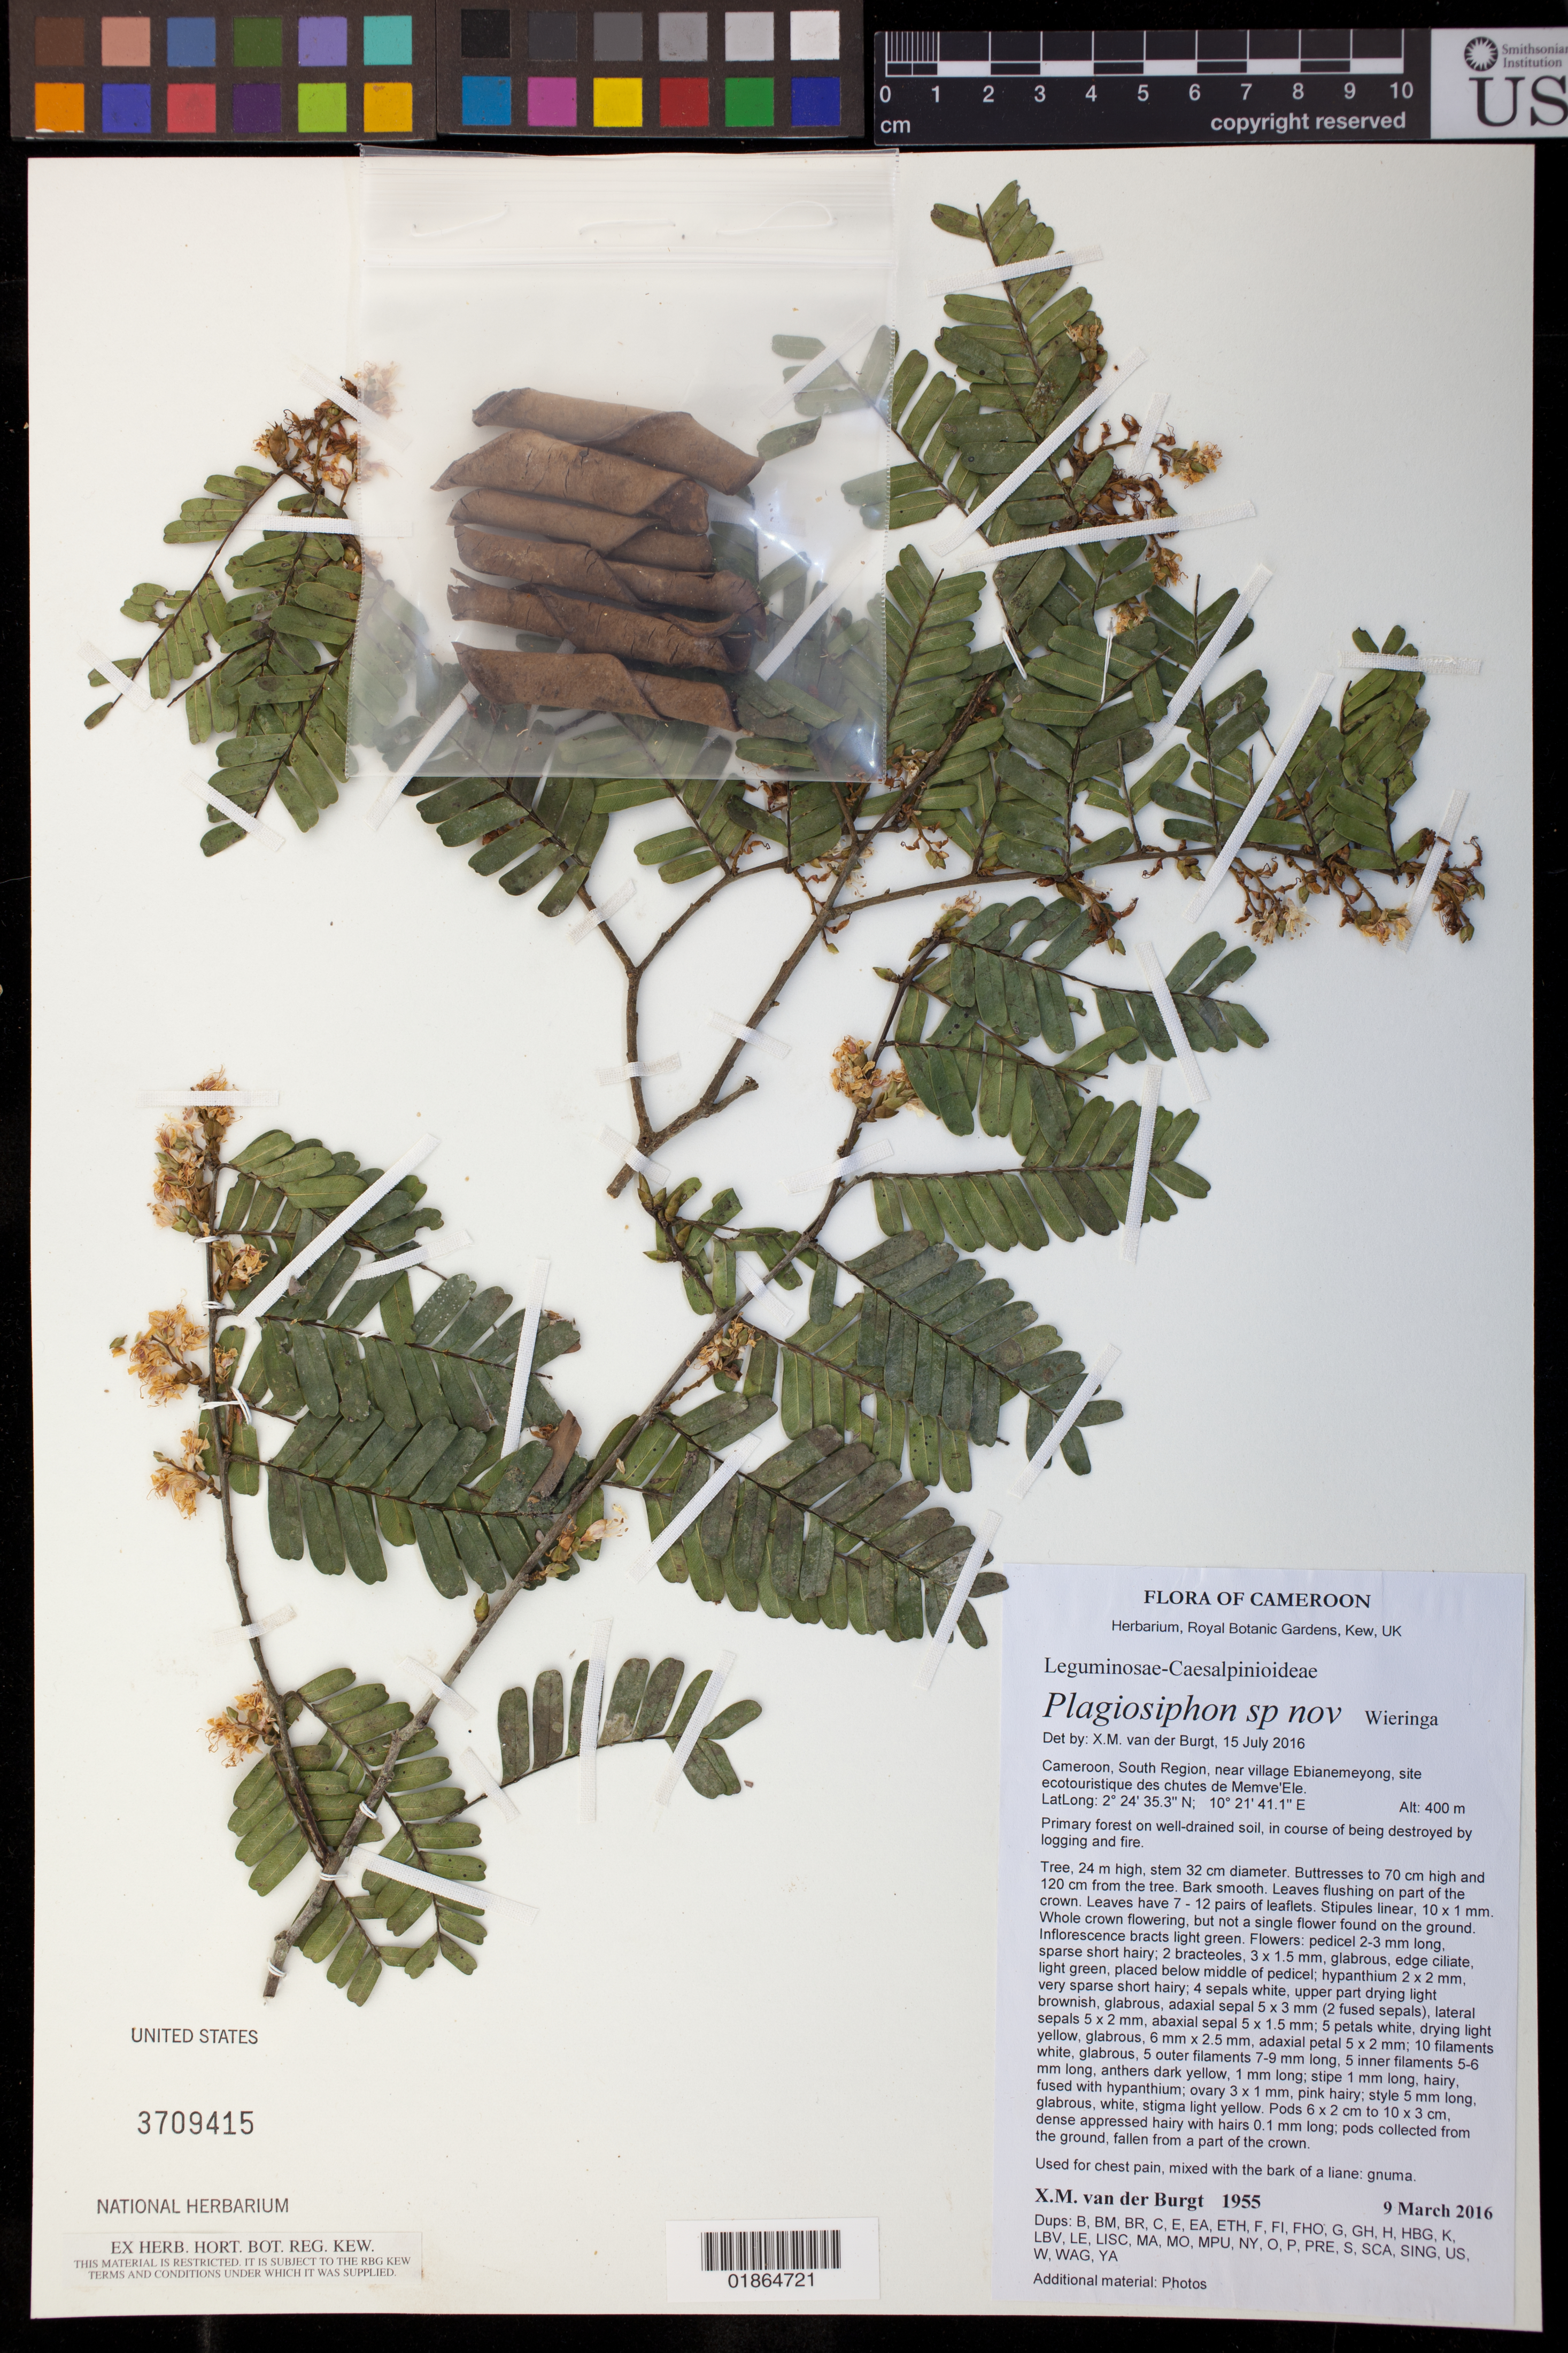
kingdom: Plantae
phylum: Tracheophyta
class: Magnoliopsida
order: Fabales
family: Fabaceae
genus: Plagiosiphon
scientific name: Plagiosiphon sp.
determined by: van der Burgt, Xander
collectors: X. M. van der Burgt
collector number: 1955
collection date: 2016-03-09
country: Cameroon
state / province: Sud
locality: Near village Ebianemeyong, site ecotouristique des chutes de Memve'Ele.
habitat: Primary forest on well-drained soil, in course of being destroyed by logging and fire.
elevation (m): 400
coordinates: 2 24 35.3 N, 10 21 41.1 E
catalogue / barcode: US 3709415